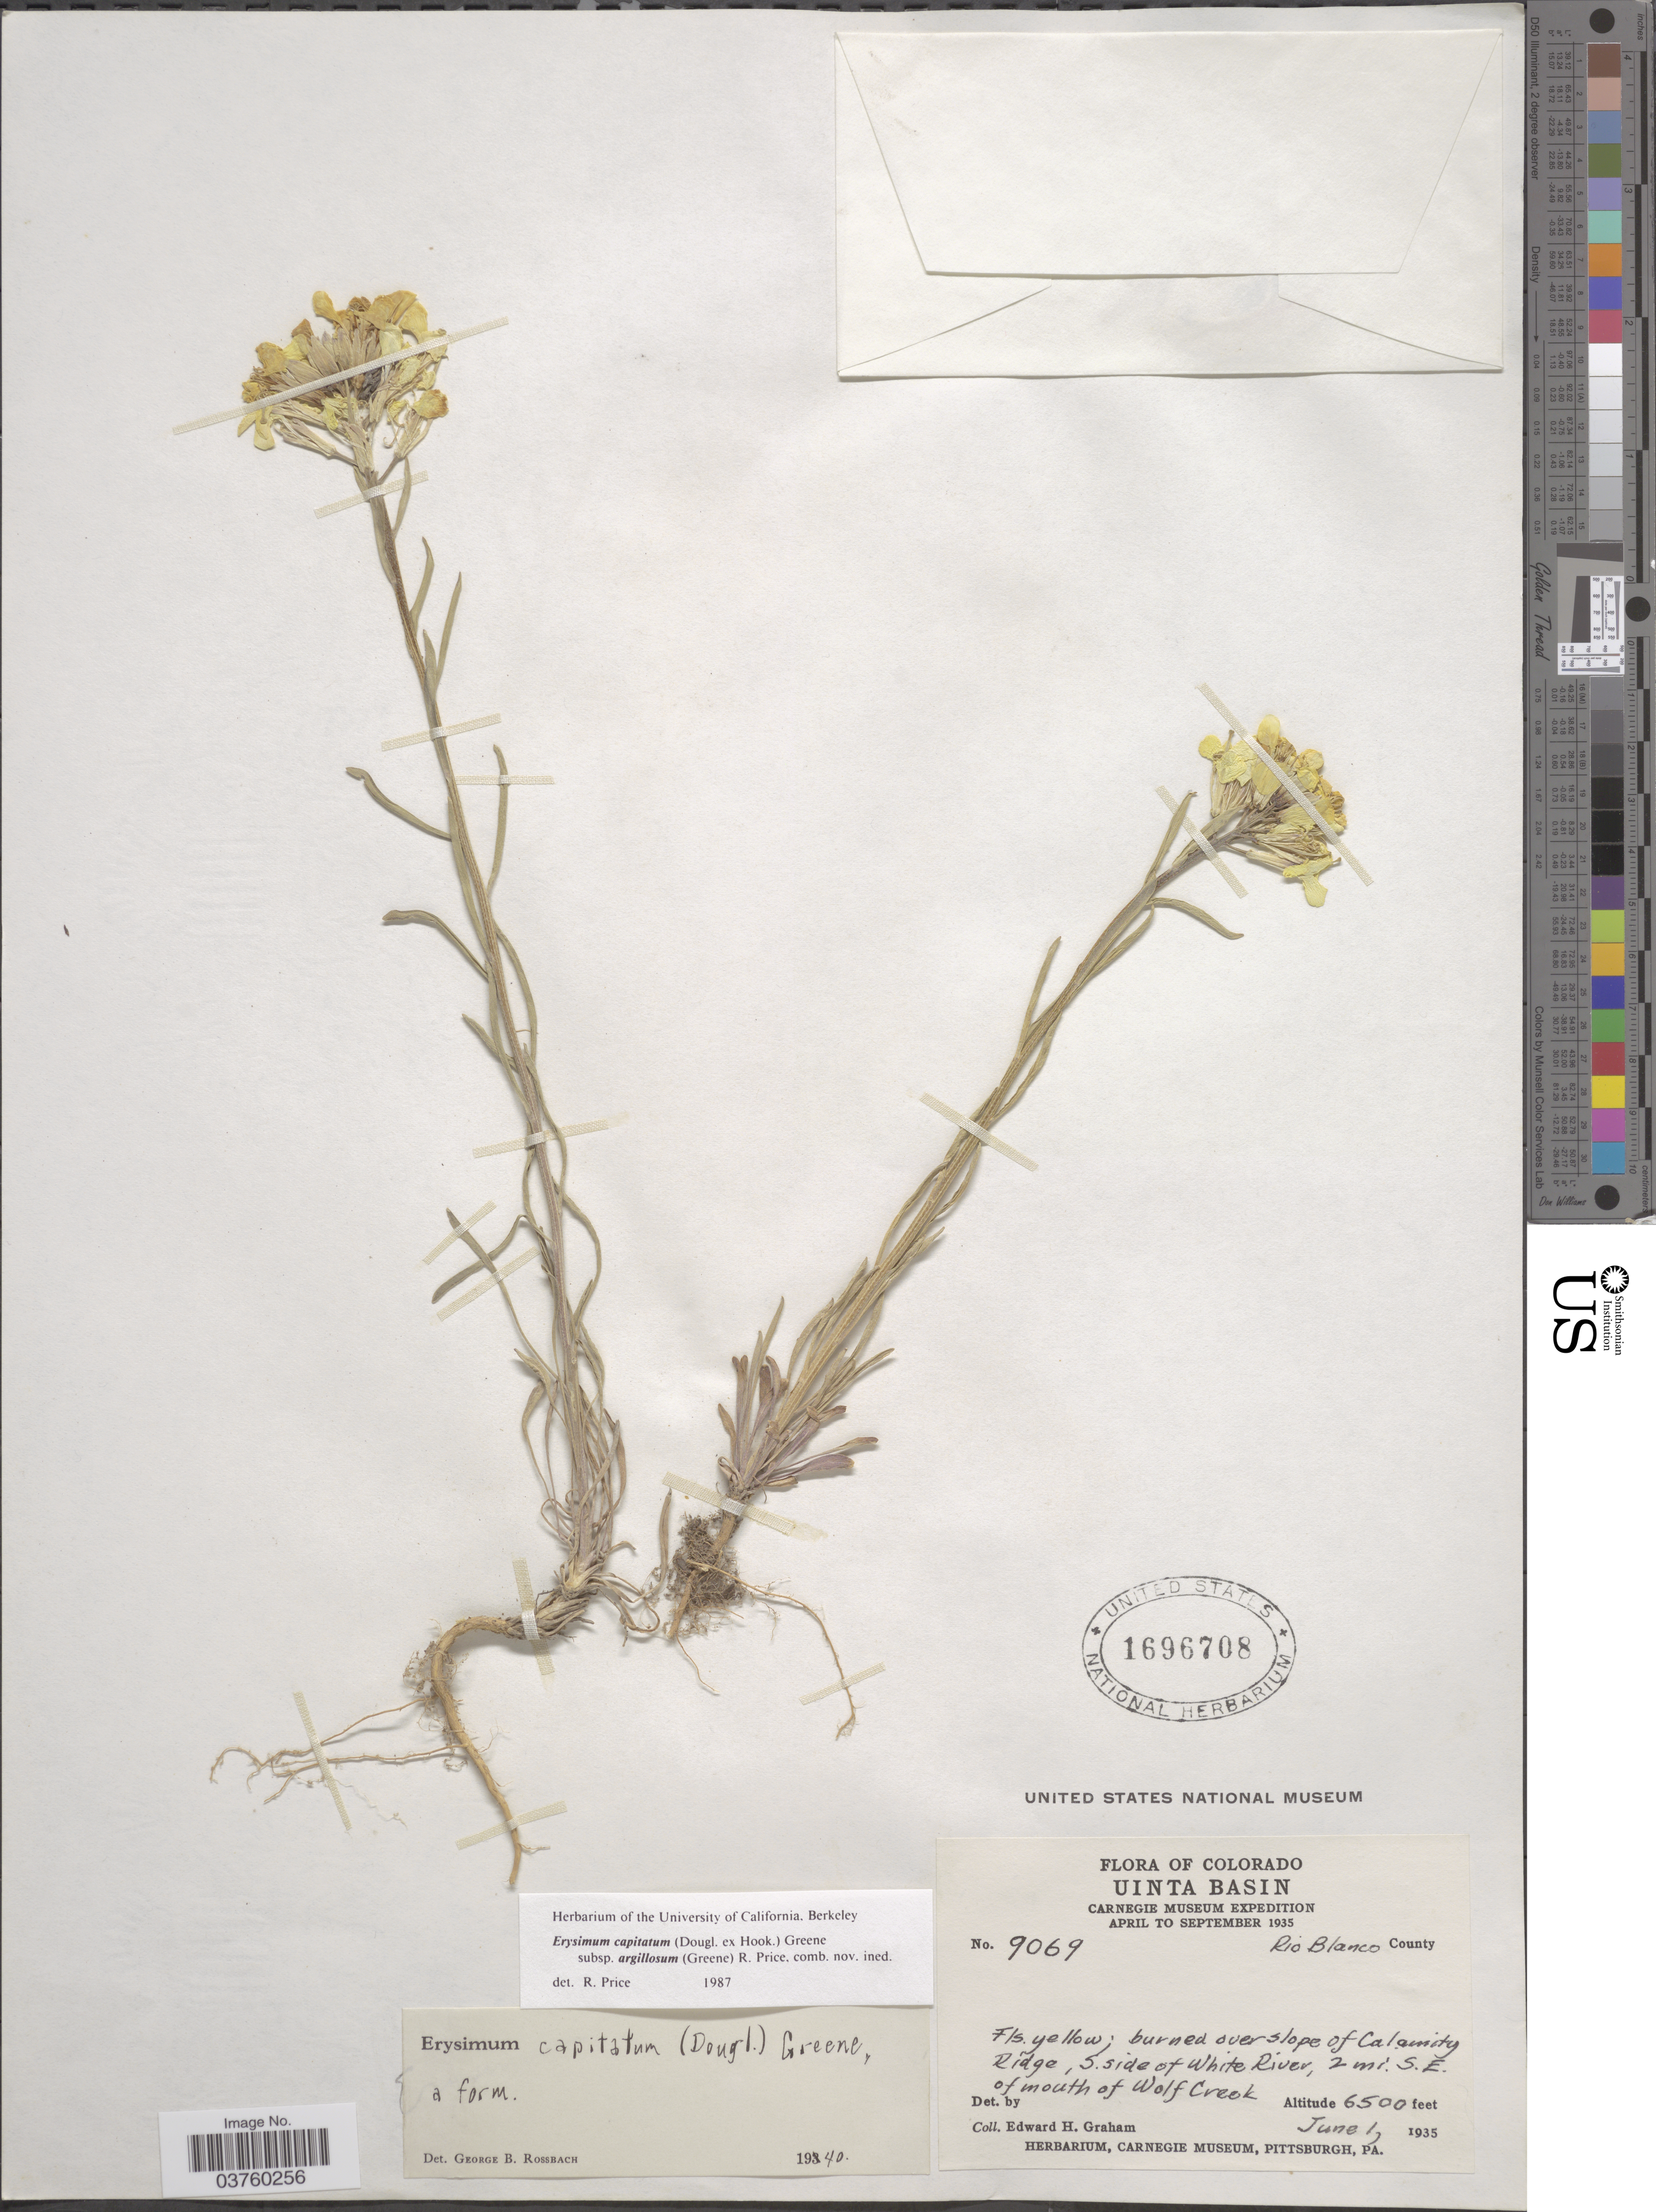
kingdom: Plantae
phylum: Tracheophyta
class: Magnoliopsida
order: Brassicales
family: Brassicaceae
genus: Erysimum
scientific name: Erysimum capitatum var. argillosum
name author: (Greene) R.J. Davis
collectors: E. H. Graham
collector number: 9069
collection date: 1935-06-01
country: United States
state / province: Colorado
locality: Uinta Basin. Rio Blanco County. Burned overslope of Calamity Ridge, S. side of White River, 2 mi. S.E. of mouth of Wolf Creek.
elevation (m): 1981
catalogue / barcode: US 1696708